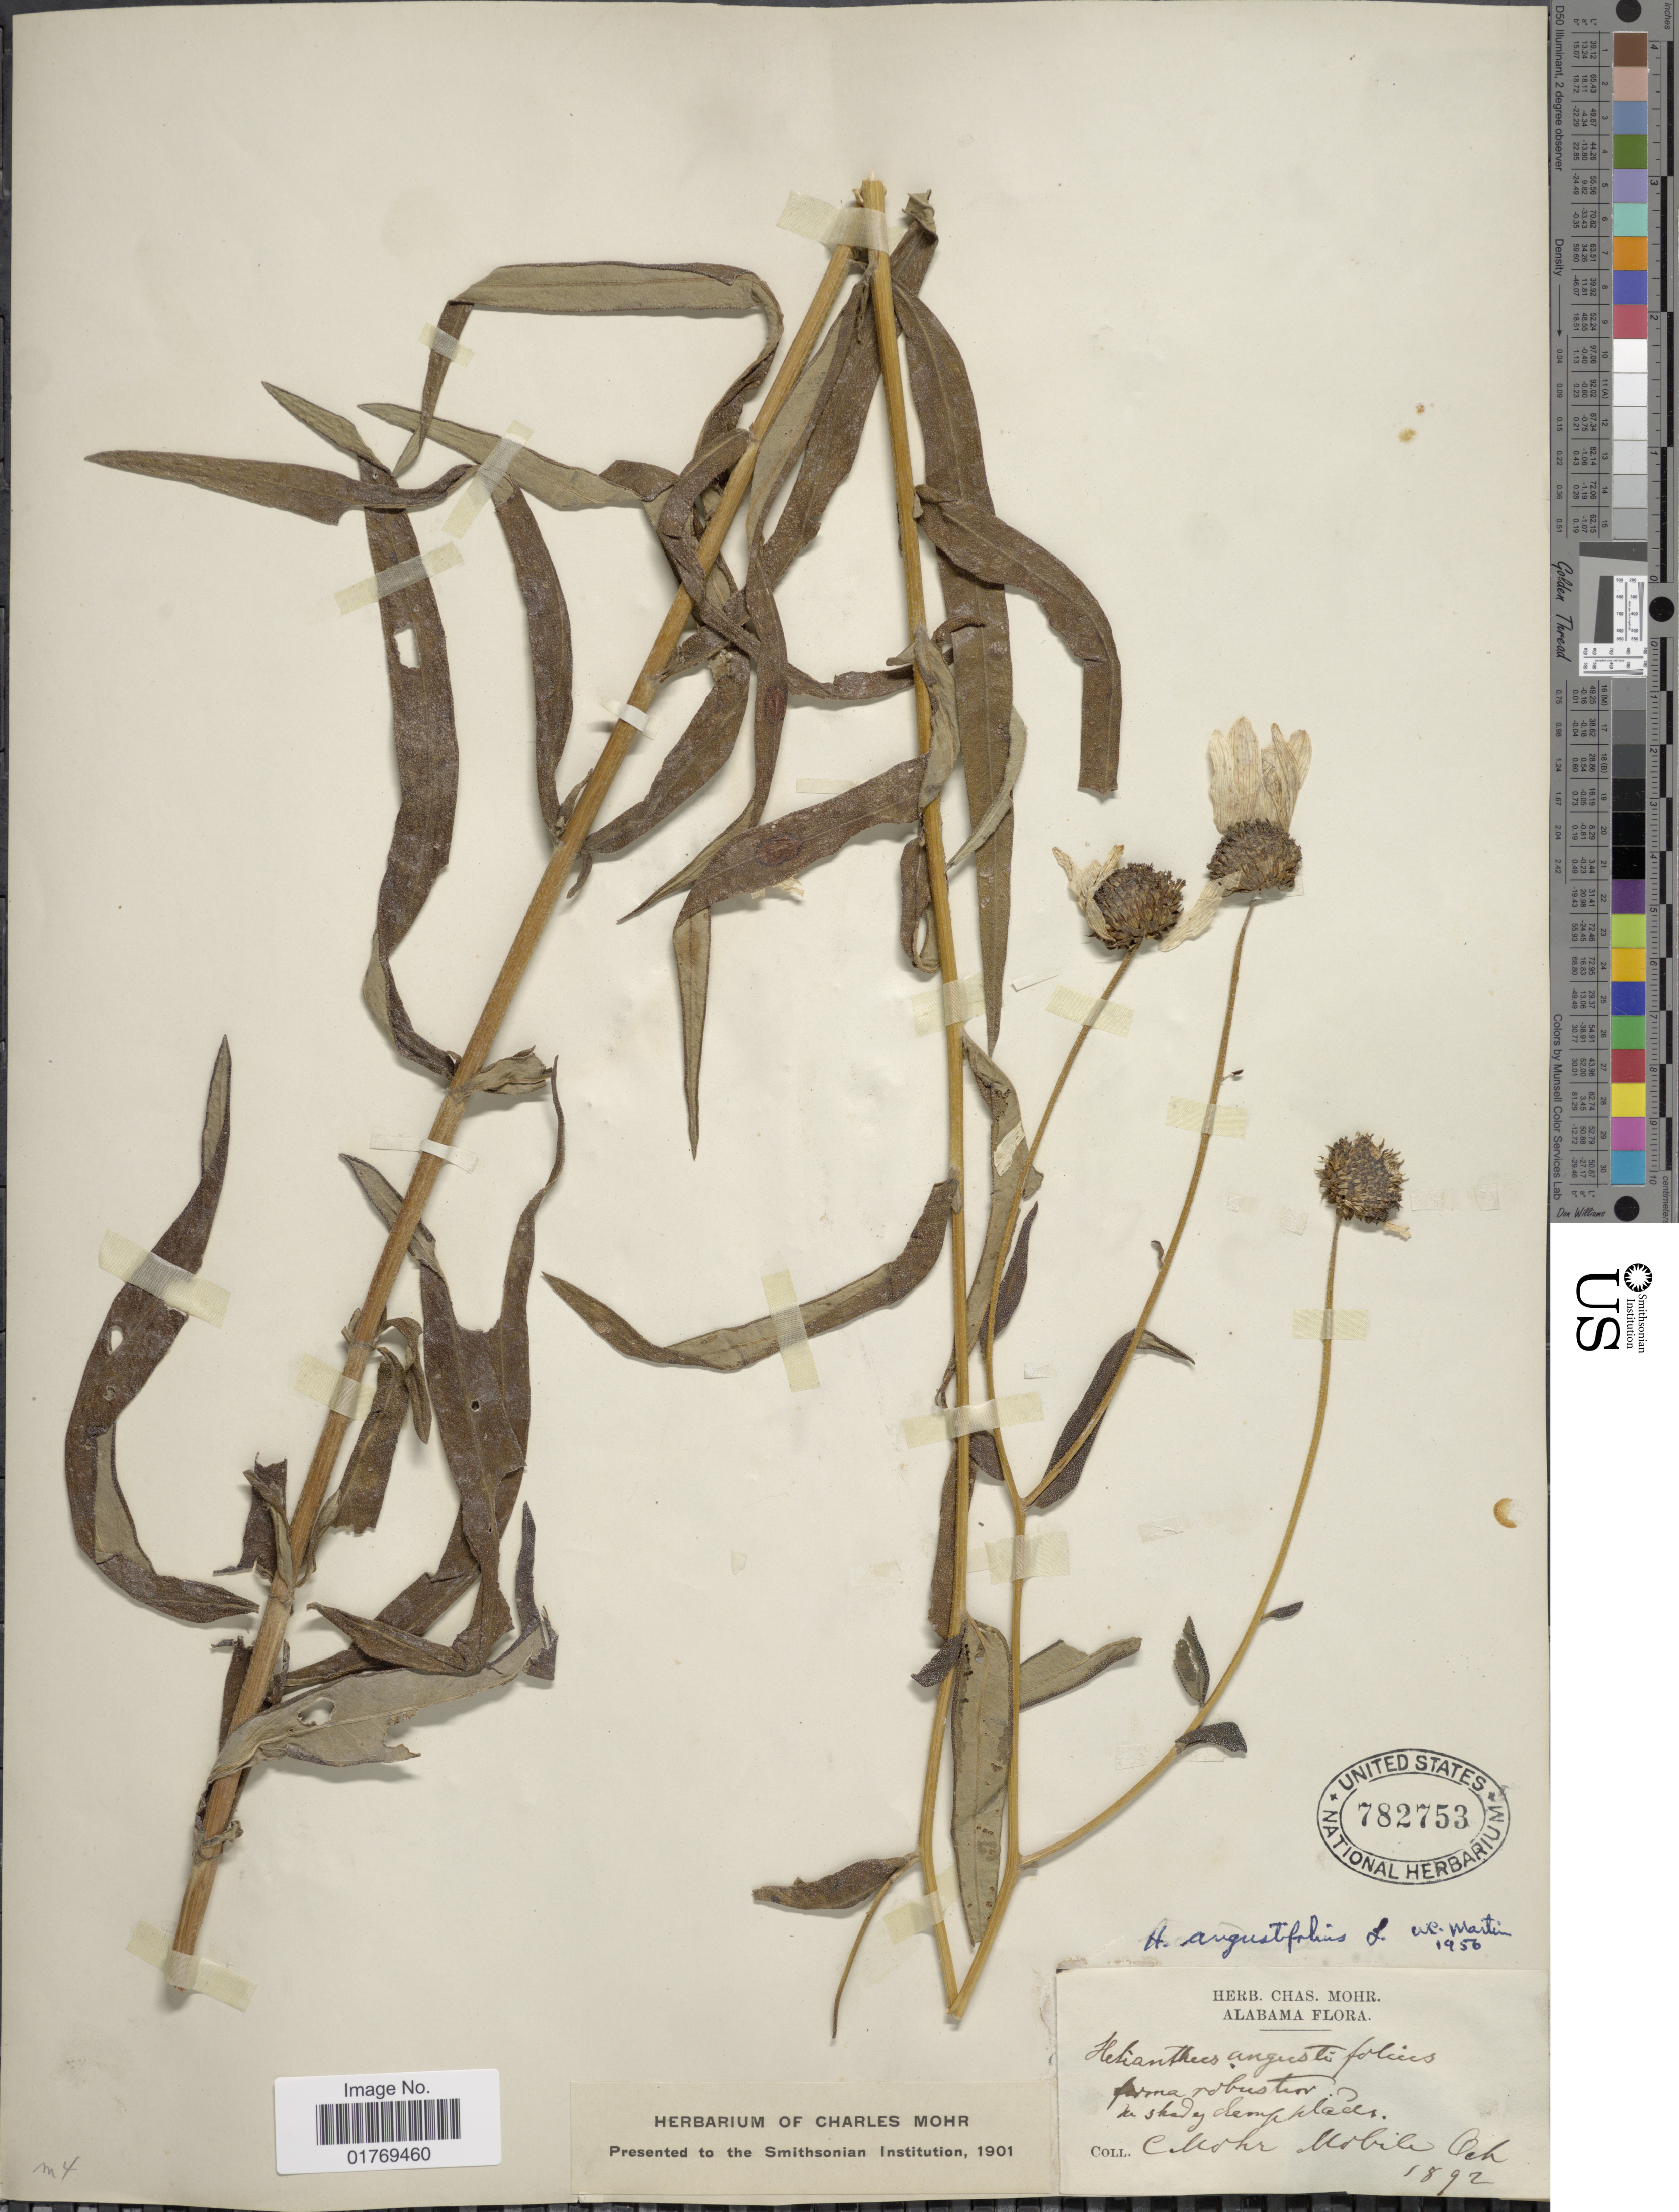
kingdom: Plantae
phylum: Tracheophyta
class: Magnoliopsida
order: Asterales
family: Asteraceae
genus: Helianthus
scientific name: Helianthus angustifolius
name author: L.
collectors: C. T. Mohr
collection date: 1892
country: United States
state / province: Alabama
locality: Mobile, Och.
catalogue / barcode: US 782753